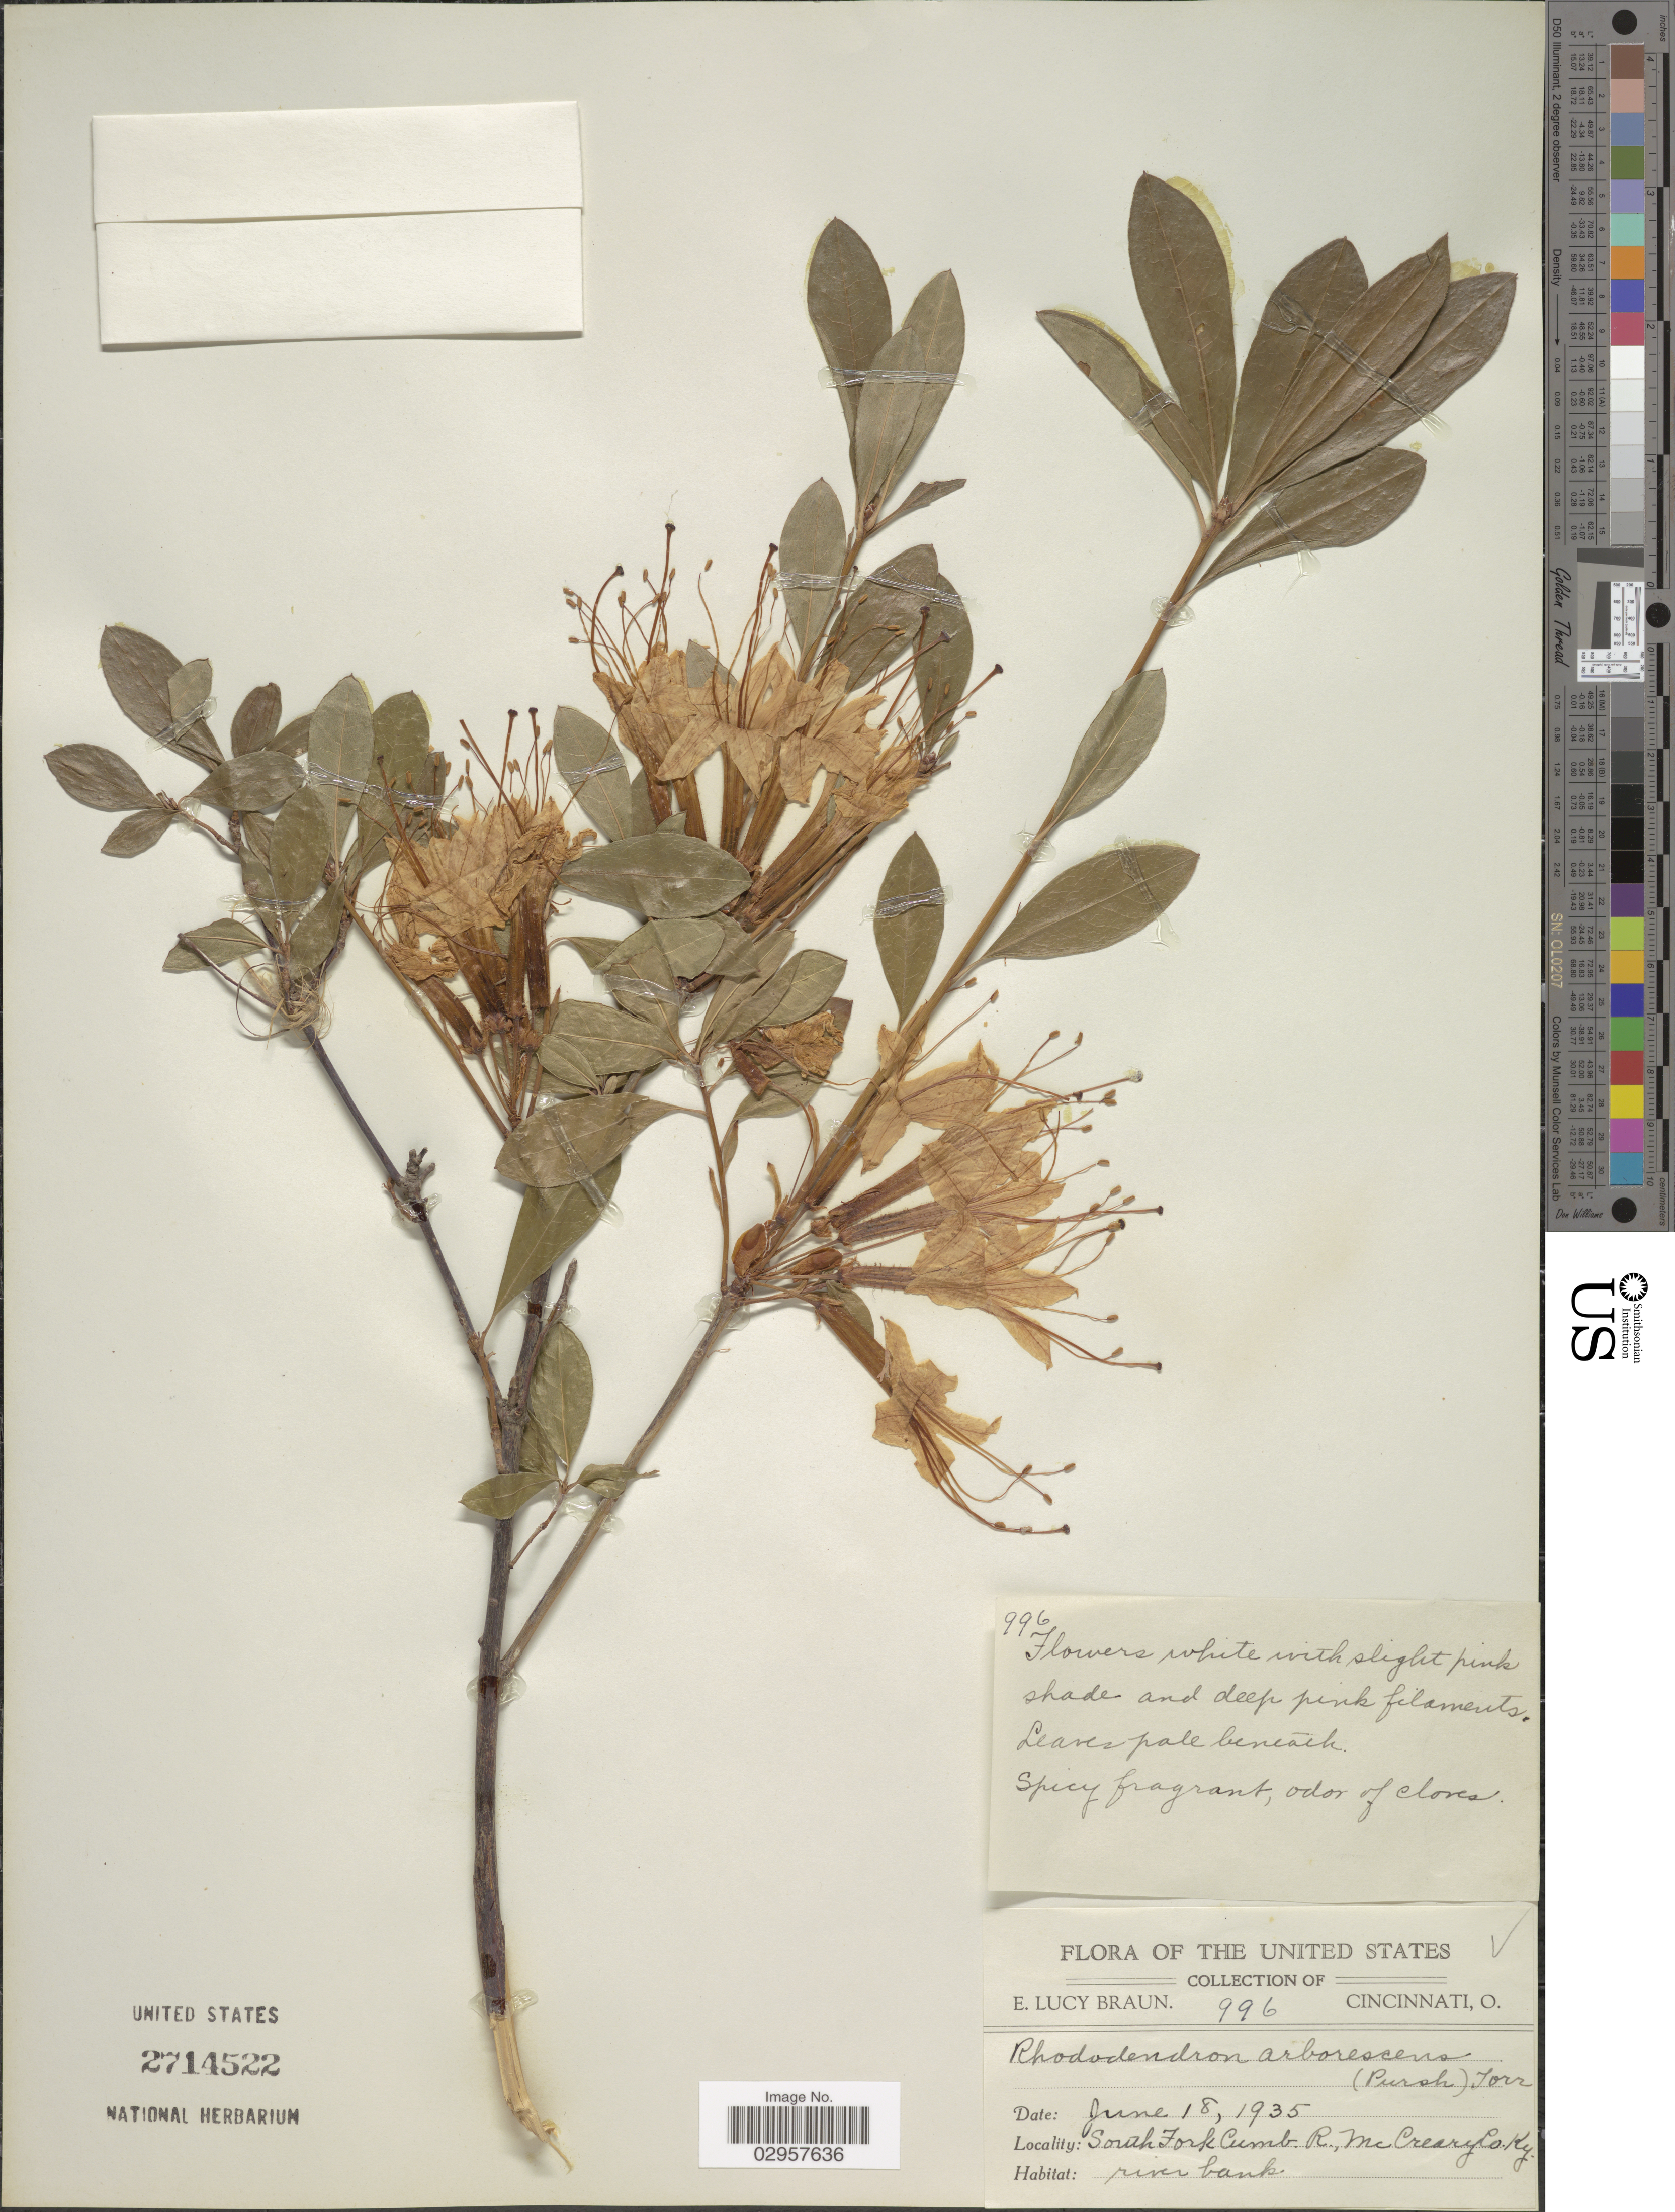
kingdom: Plantae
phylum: Tracheophyta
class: Magnoliopsida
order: Ericales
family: Ericaceae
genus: Rhododendron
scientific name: Rhododendron arborescens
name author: (Pursh) Torr.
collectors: E. L. Braun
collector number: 996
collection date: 1935-06-18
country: United States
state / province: Kentucky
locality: South Fork Cumb. R., McCreary Co.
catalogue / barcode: US 2714522